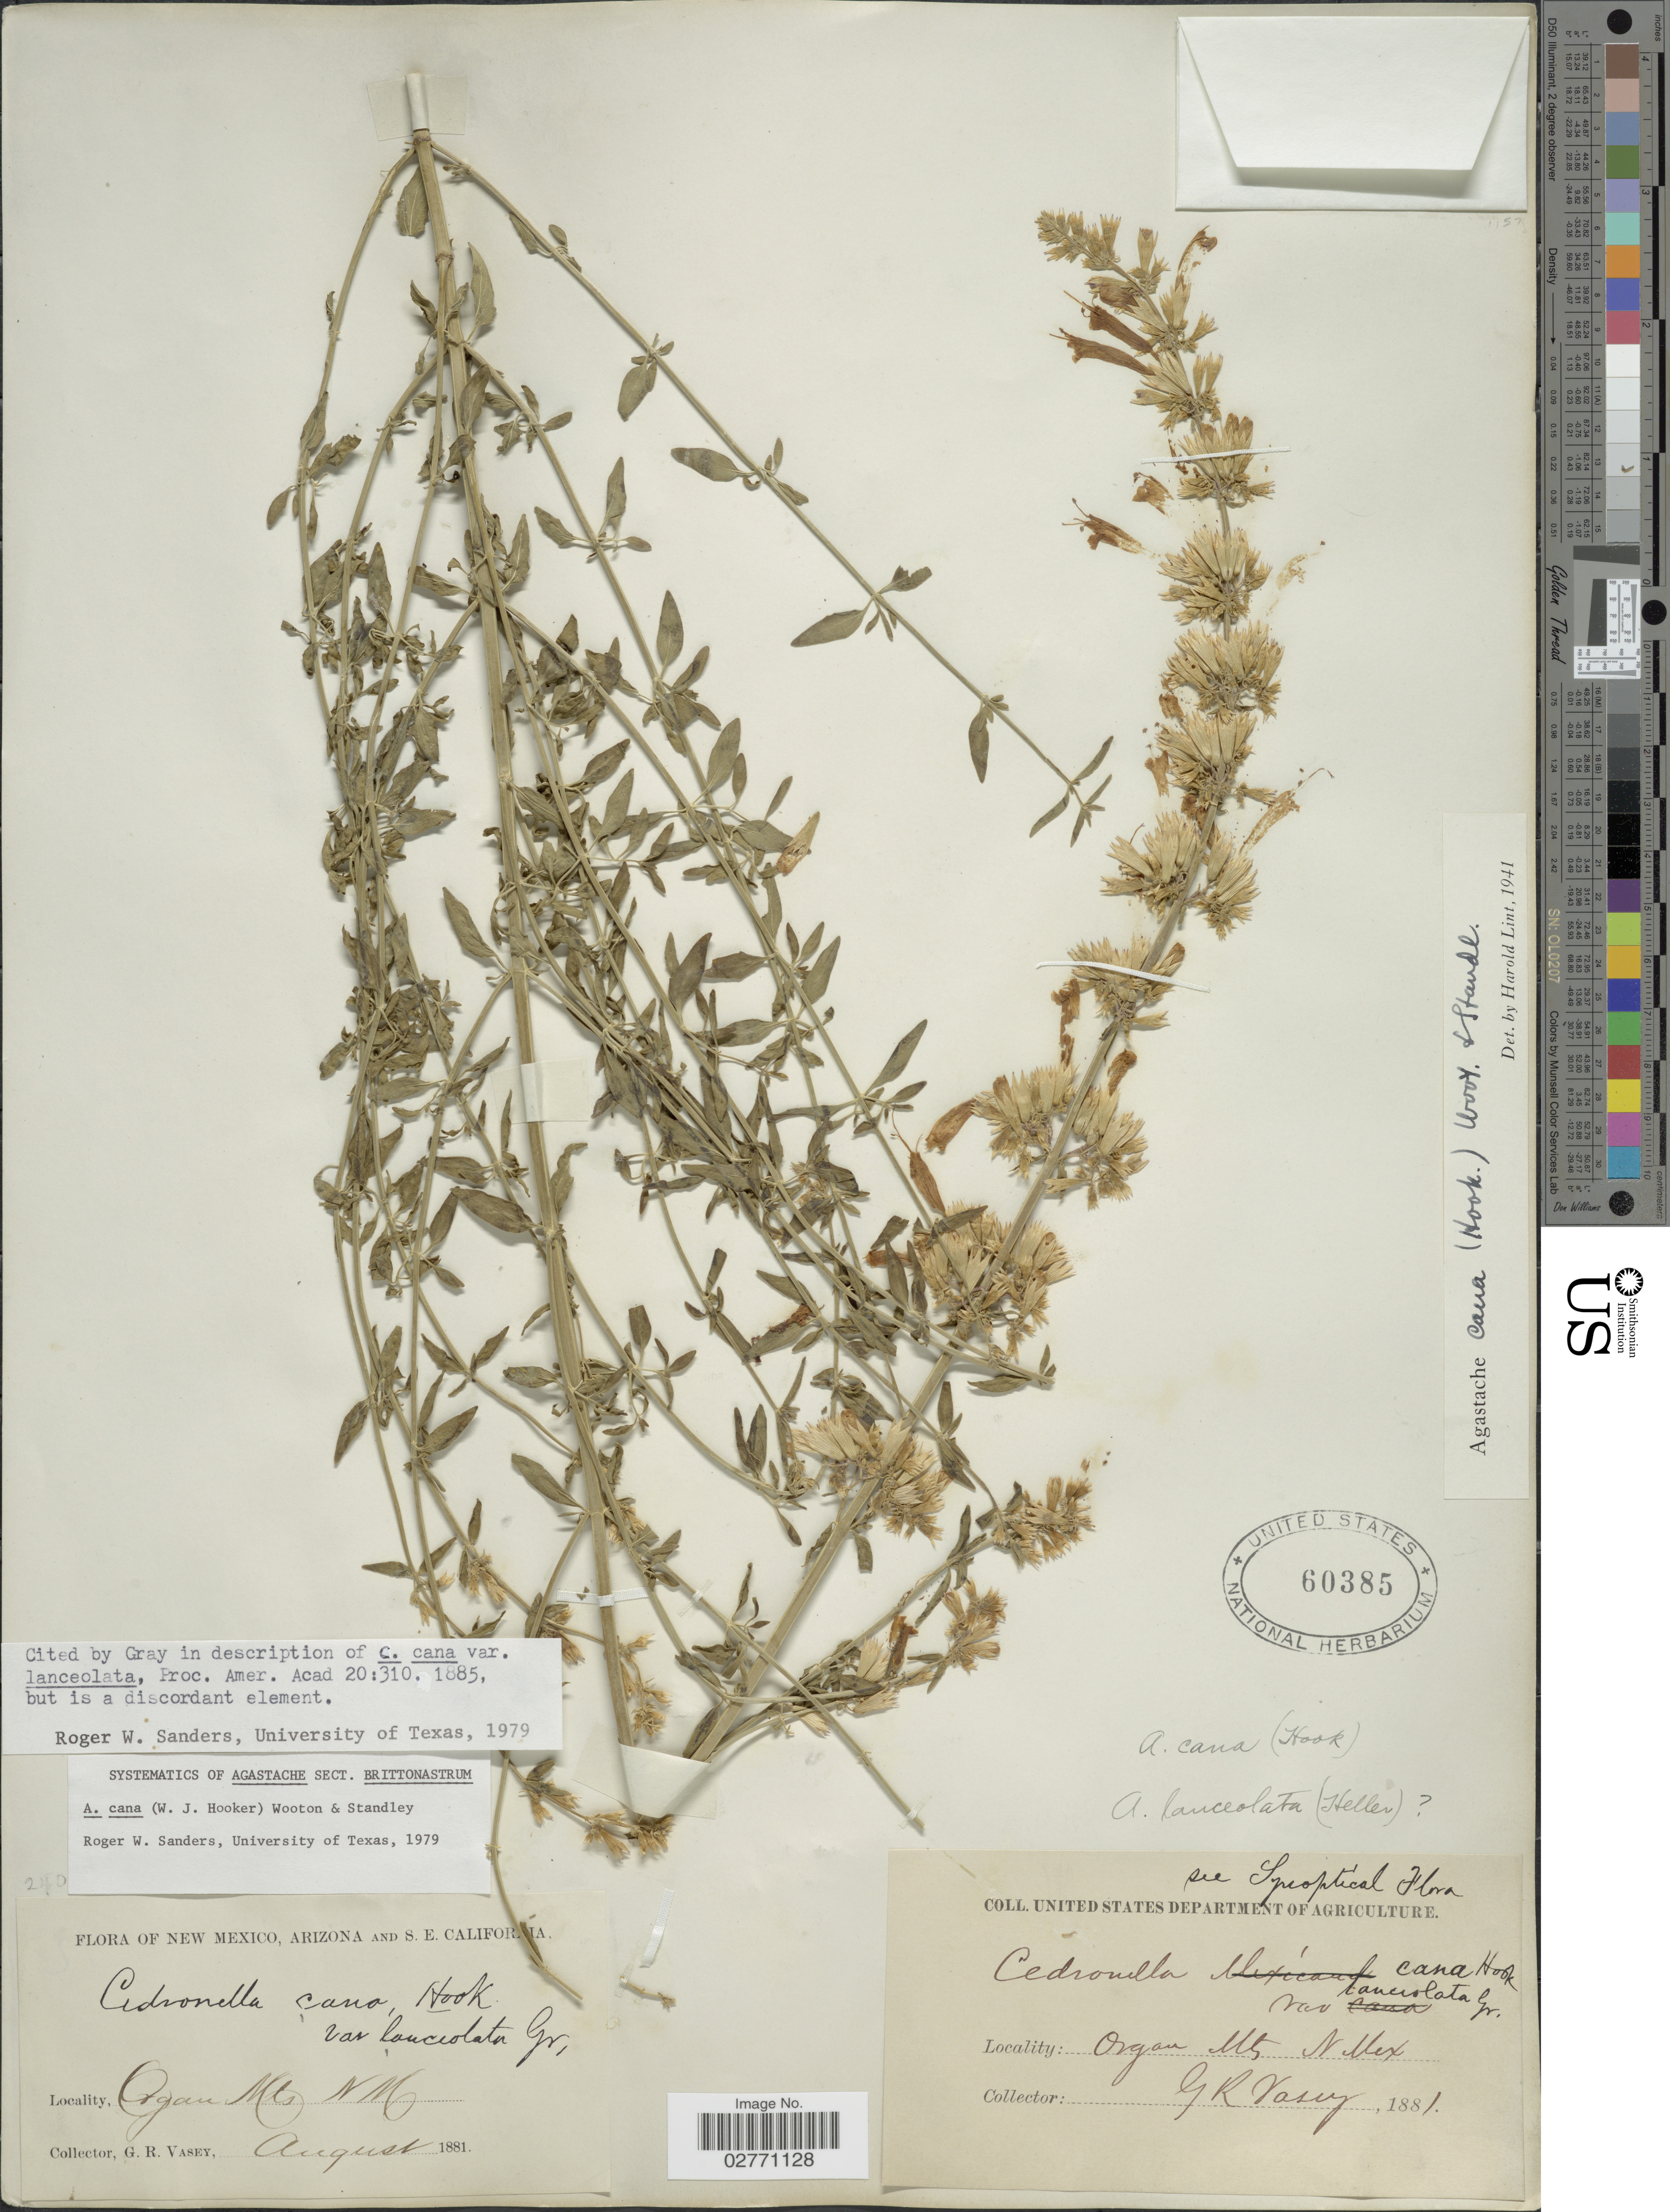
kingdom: Plantae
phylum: Tracheophyta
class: Magnoliopsida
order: Lamiales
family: Lamiaceae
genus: Agastache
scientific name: Agastache cana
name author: (Hook.) Wooton & Standl.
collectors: G. R. Vasey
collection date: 1881-08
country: United States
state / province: New Mexico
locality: Organ Mts.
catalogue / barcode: US 60385